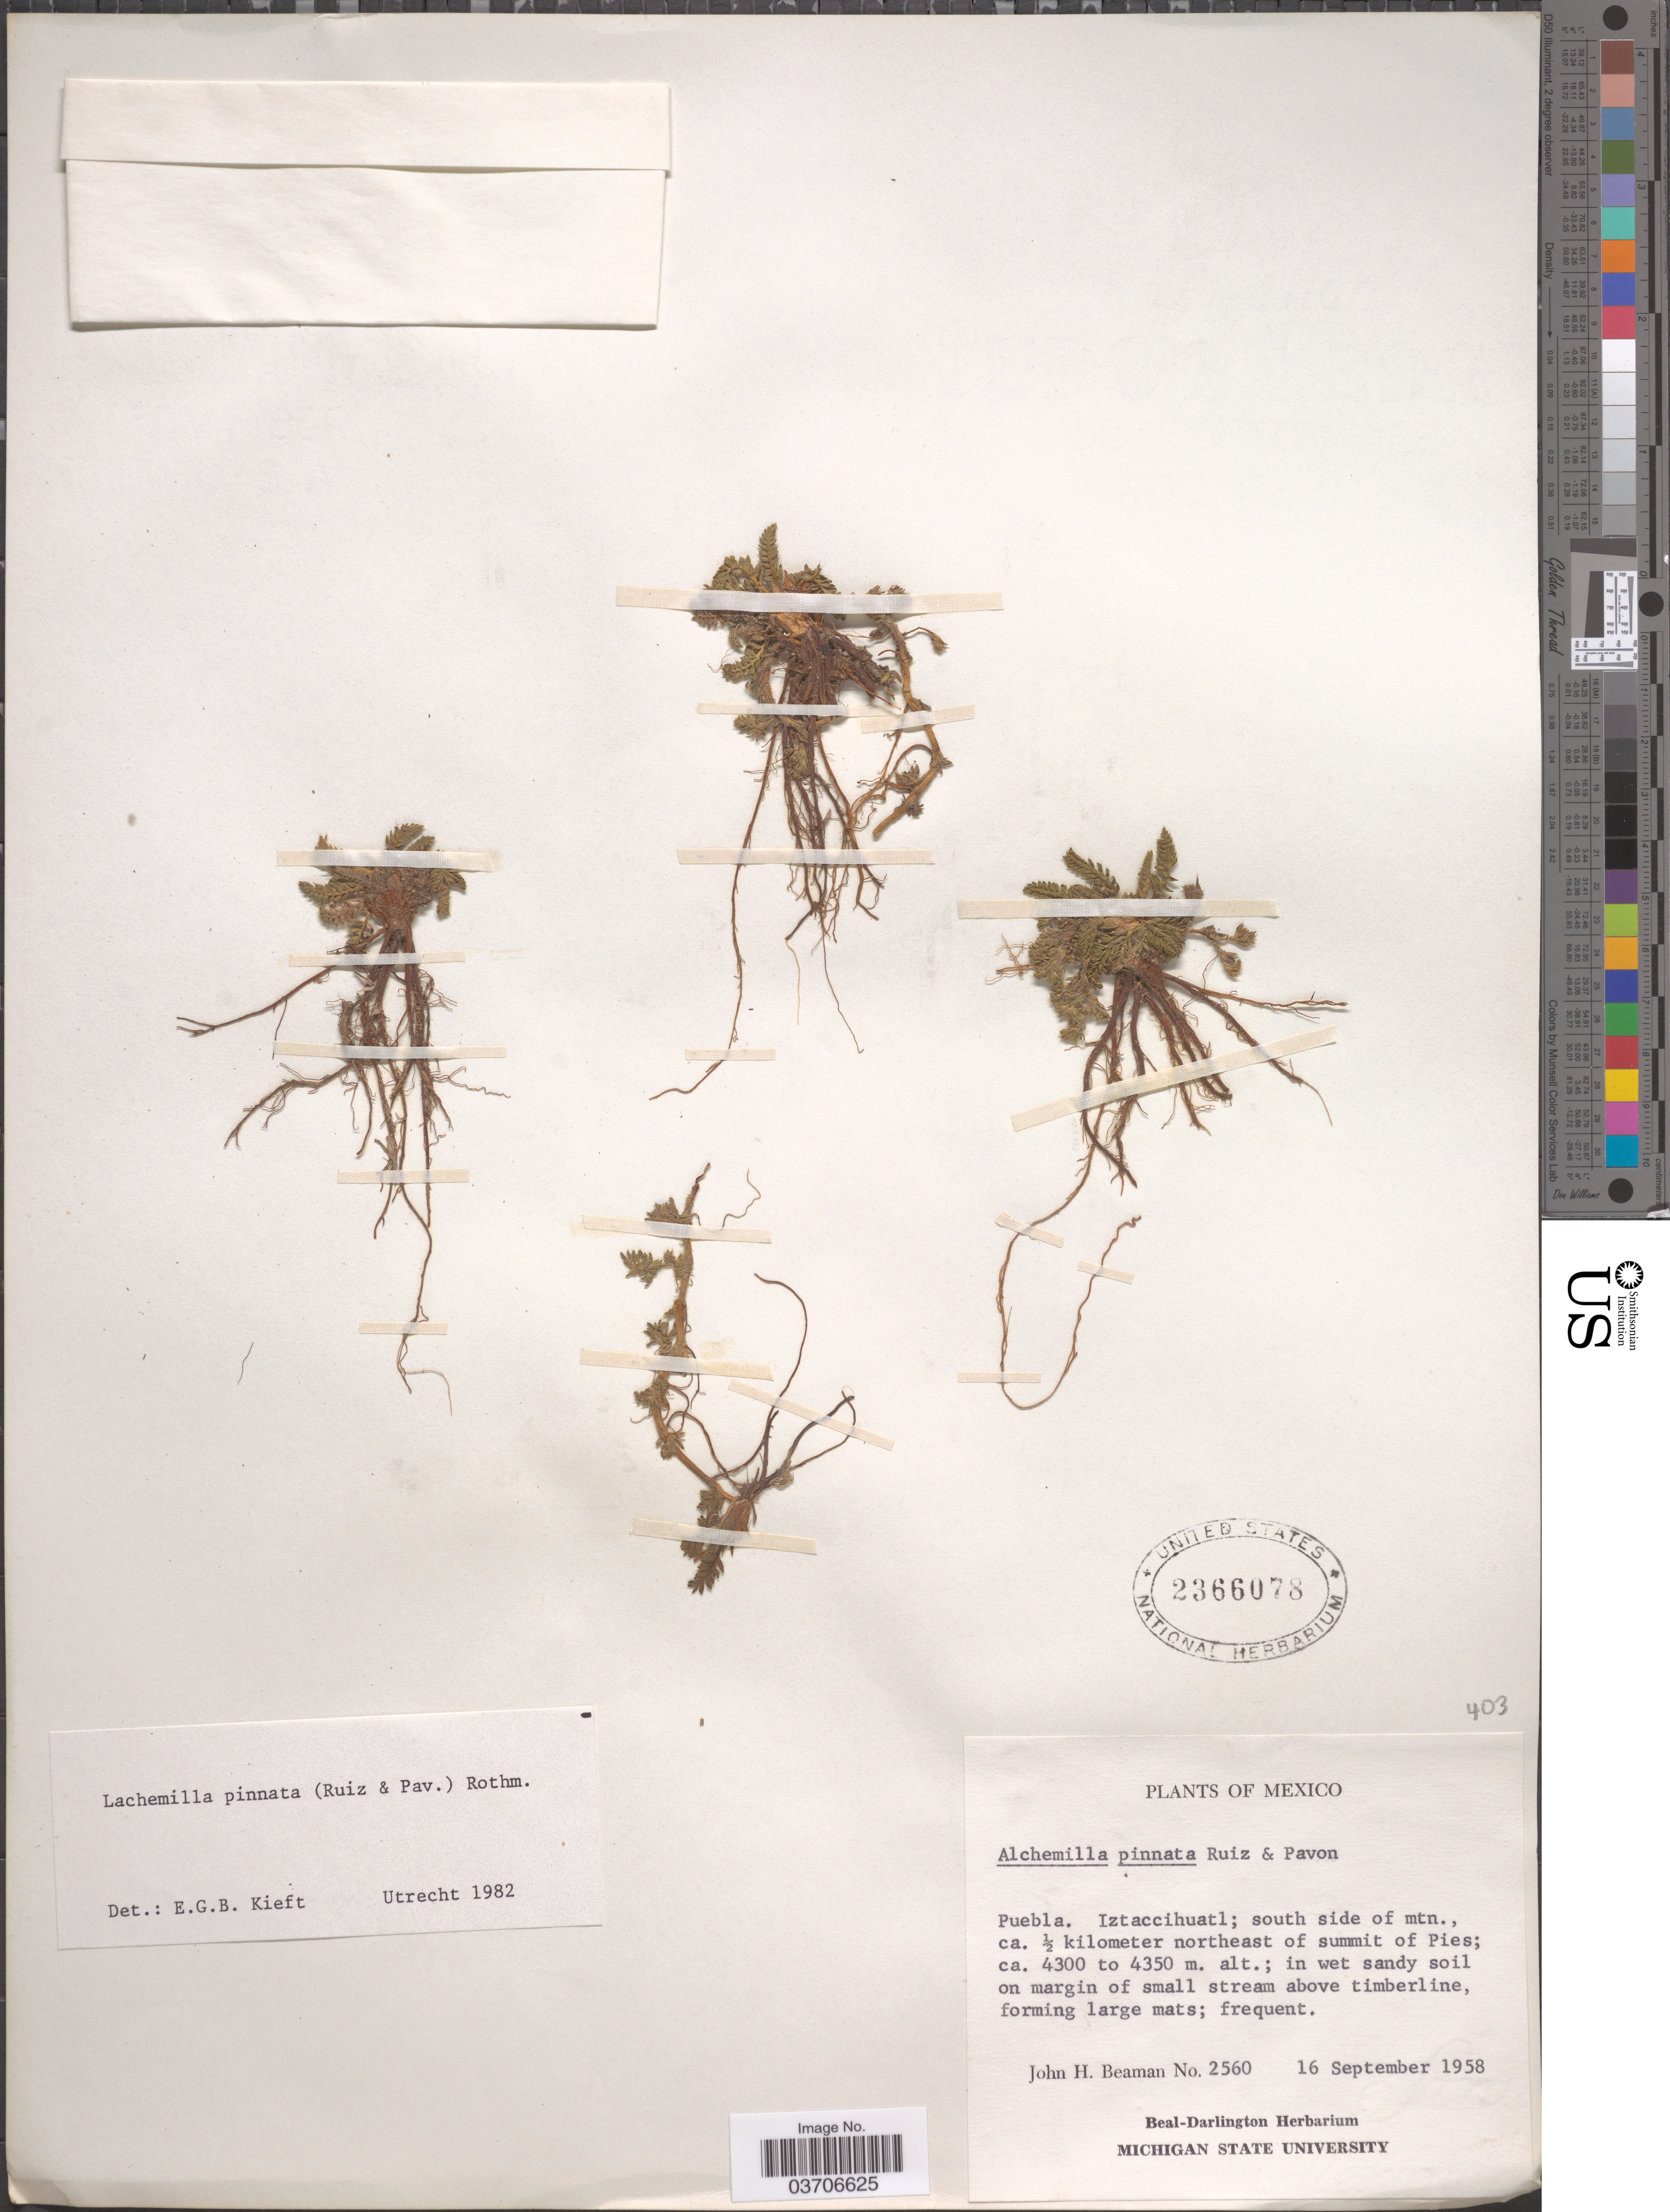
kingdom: Plantae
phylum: Tracheophyta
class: Magnoliopsida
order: Rosales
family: Rosaceae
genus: Lachemilla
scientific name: Lachemilla pinnata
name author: (Ruiz & Pav.) Rothm.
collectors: J. H. Beaman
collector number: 2560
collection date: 1958-09-16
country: Mexico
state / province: Puebla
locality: Iztaccihuatl; south side of mtn., ca. ½ kilometer northeast of summit of Pies.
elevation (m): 4300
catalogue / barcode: US 2366078